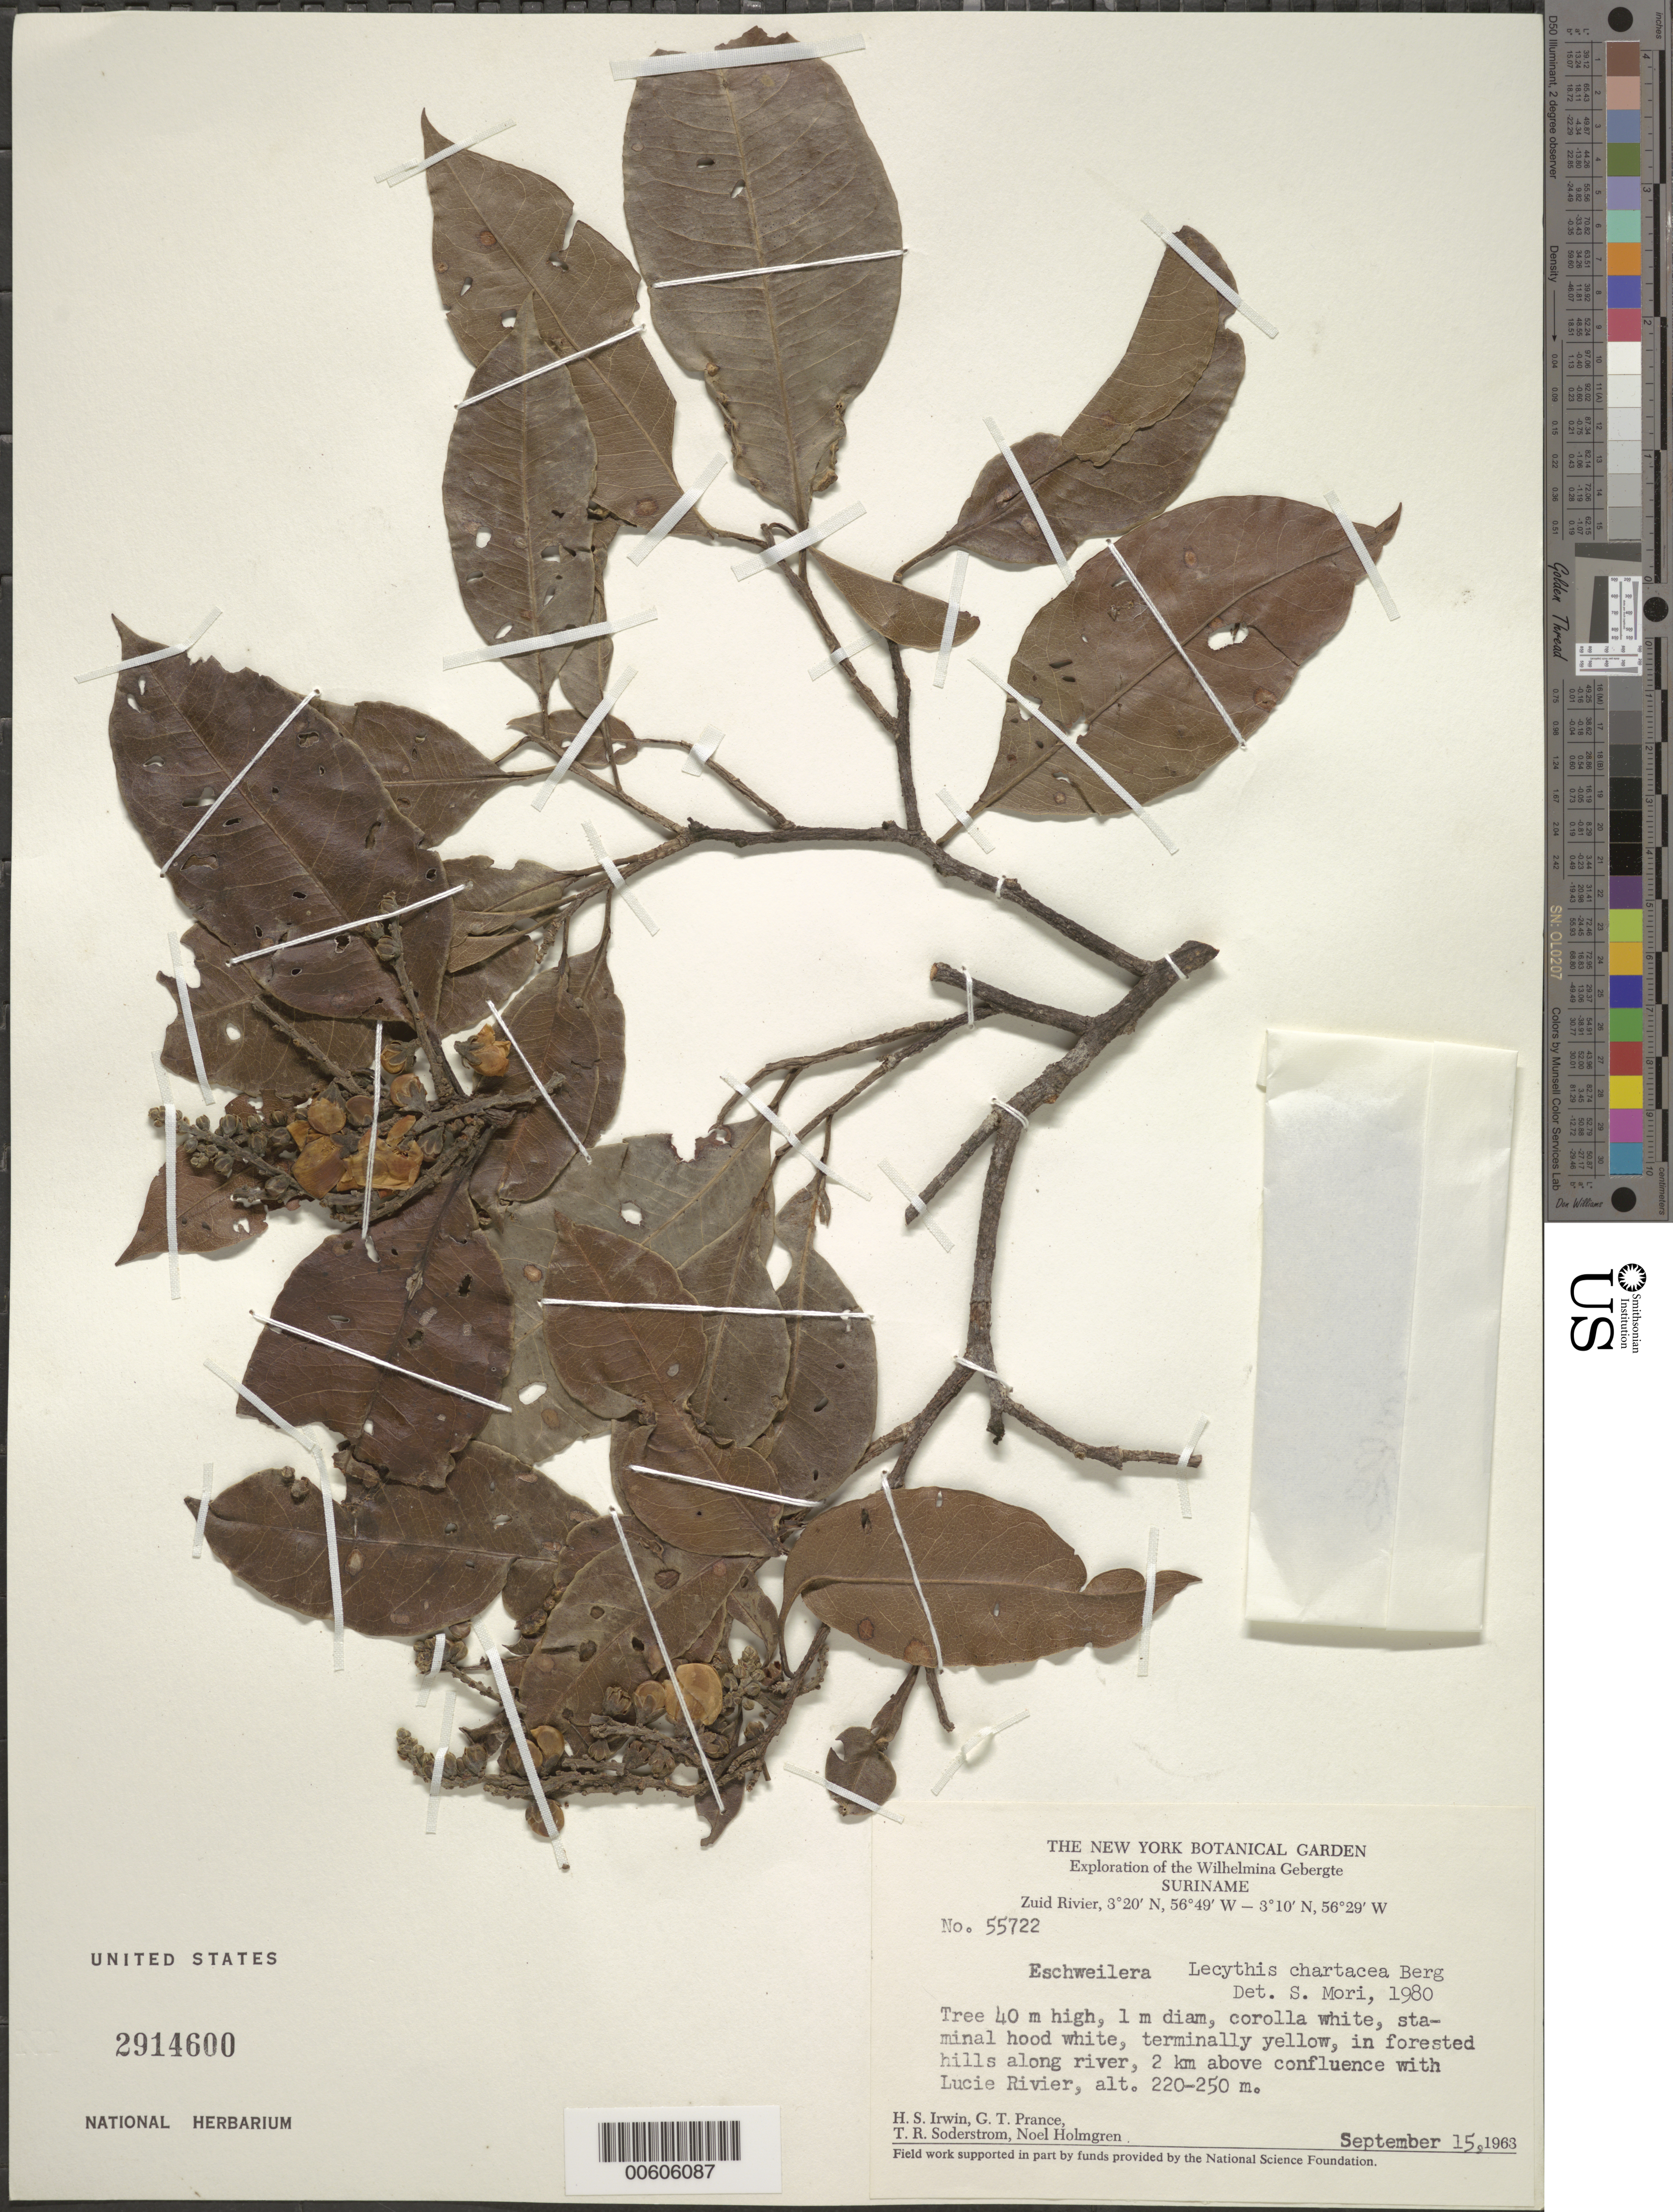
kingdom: Plantae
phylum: Tracheophyta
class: Magnoliopsida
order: Ericales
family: Lecythidaceae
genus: Lecythis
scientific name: Lecythis chartacea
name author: O. Berg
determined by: Mori, Scott A.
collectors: H. Irwin, G. T. Prance, T. R. Soderstrom & N. H. Holmgren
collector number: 55722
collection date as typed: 15-Sep-63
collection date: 1963-09-15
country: Suriname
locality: Zuid River, 2 km above confluence with Lucie R., Wilhelmina Gebergte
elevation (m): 220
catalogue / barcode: US 2914600